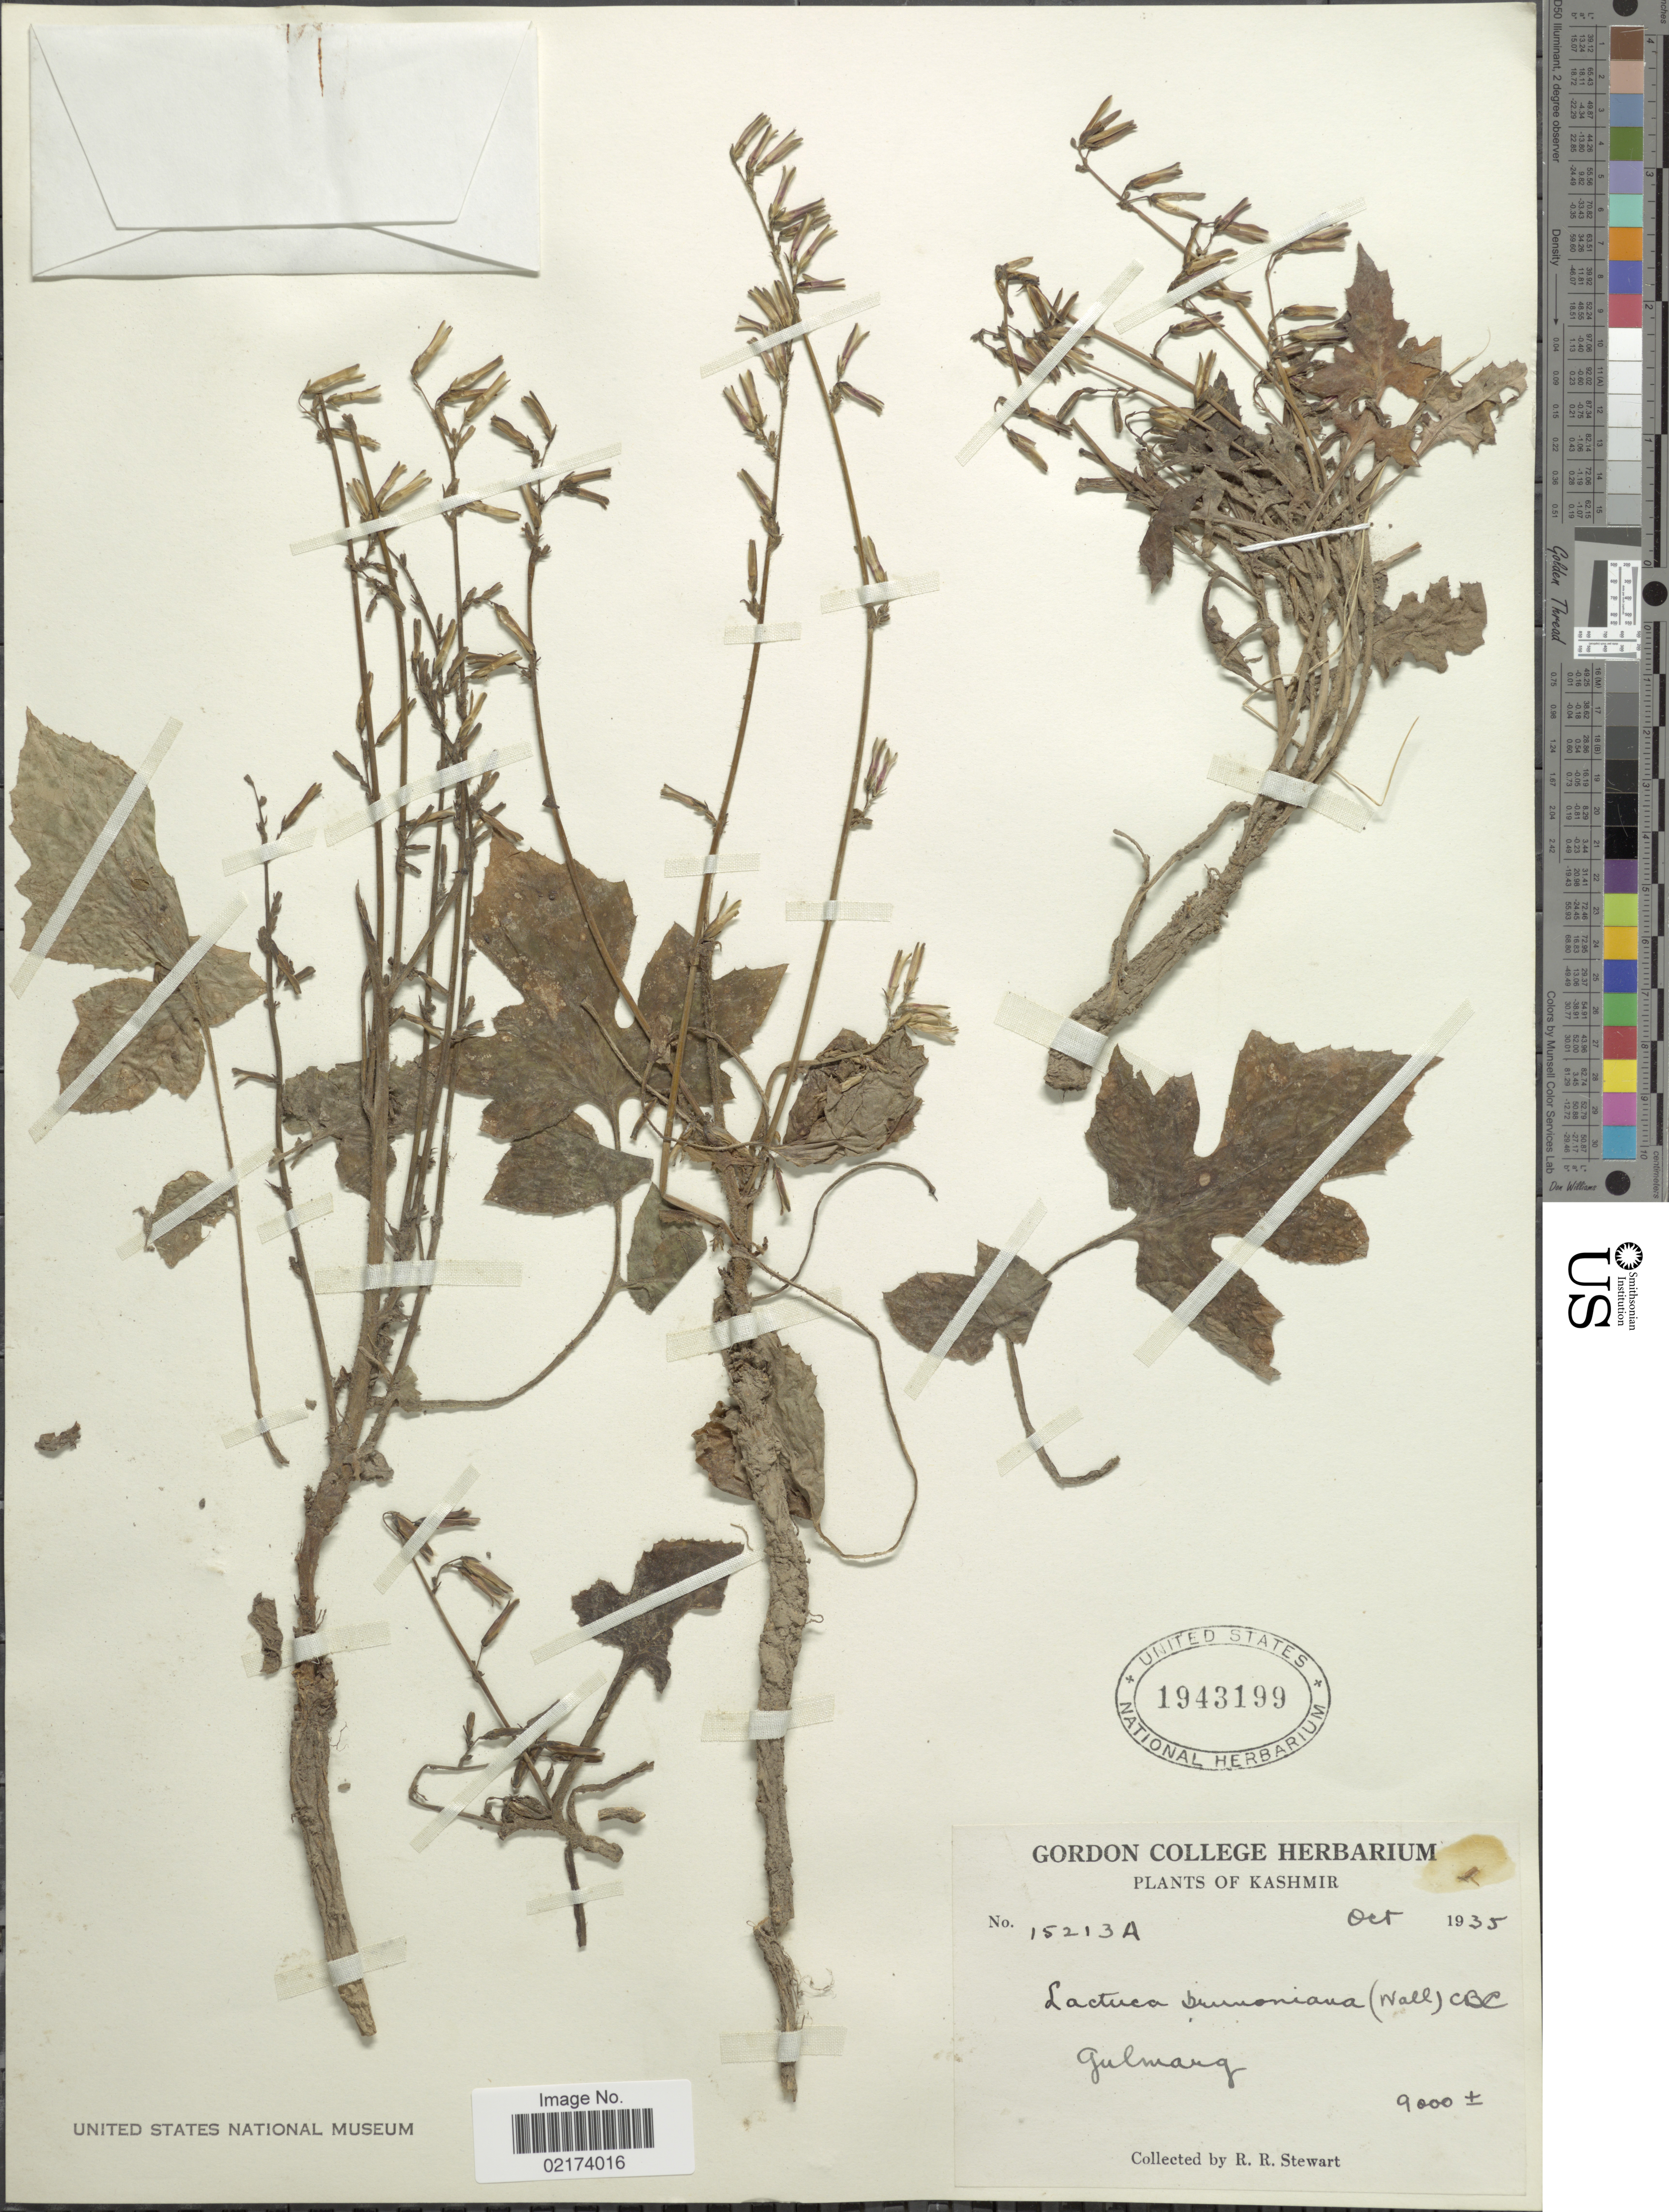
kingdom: Plantae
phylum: Tracheophyta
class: Magnoliopsida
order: Asterales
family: Asteraceae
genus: Lactuca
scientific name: Lactuca brunoniana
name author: (DC.) C.B. Clarke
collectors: R. R. Stewart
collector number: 15213A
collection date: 1935-10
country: India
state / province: Jammu and Kashmir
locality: Kashmir, Gulmang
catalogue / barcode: US 1943199